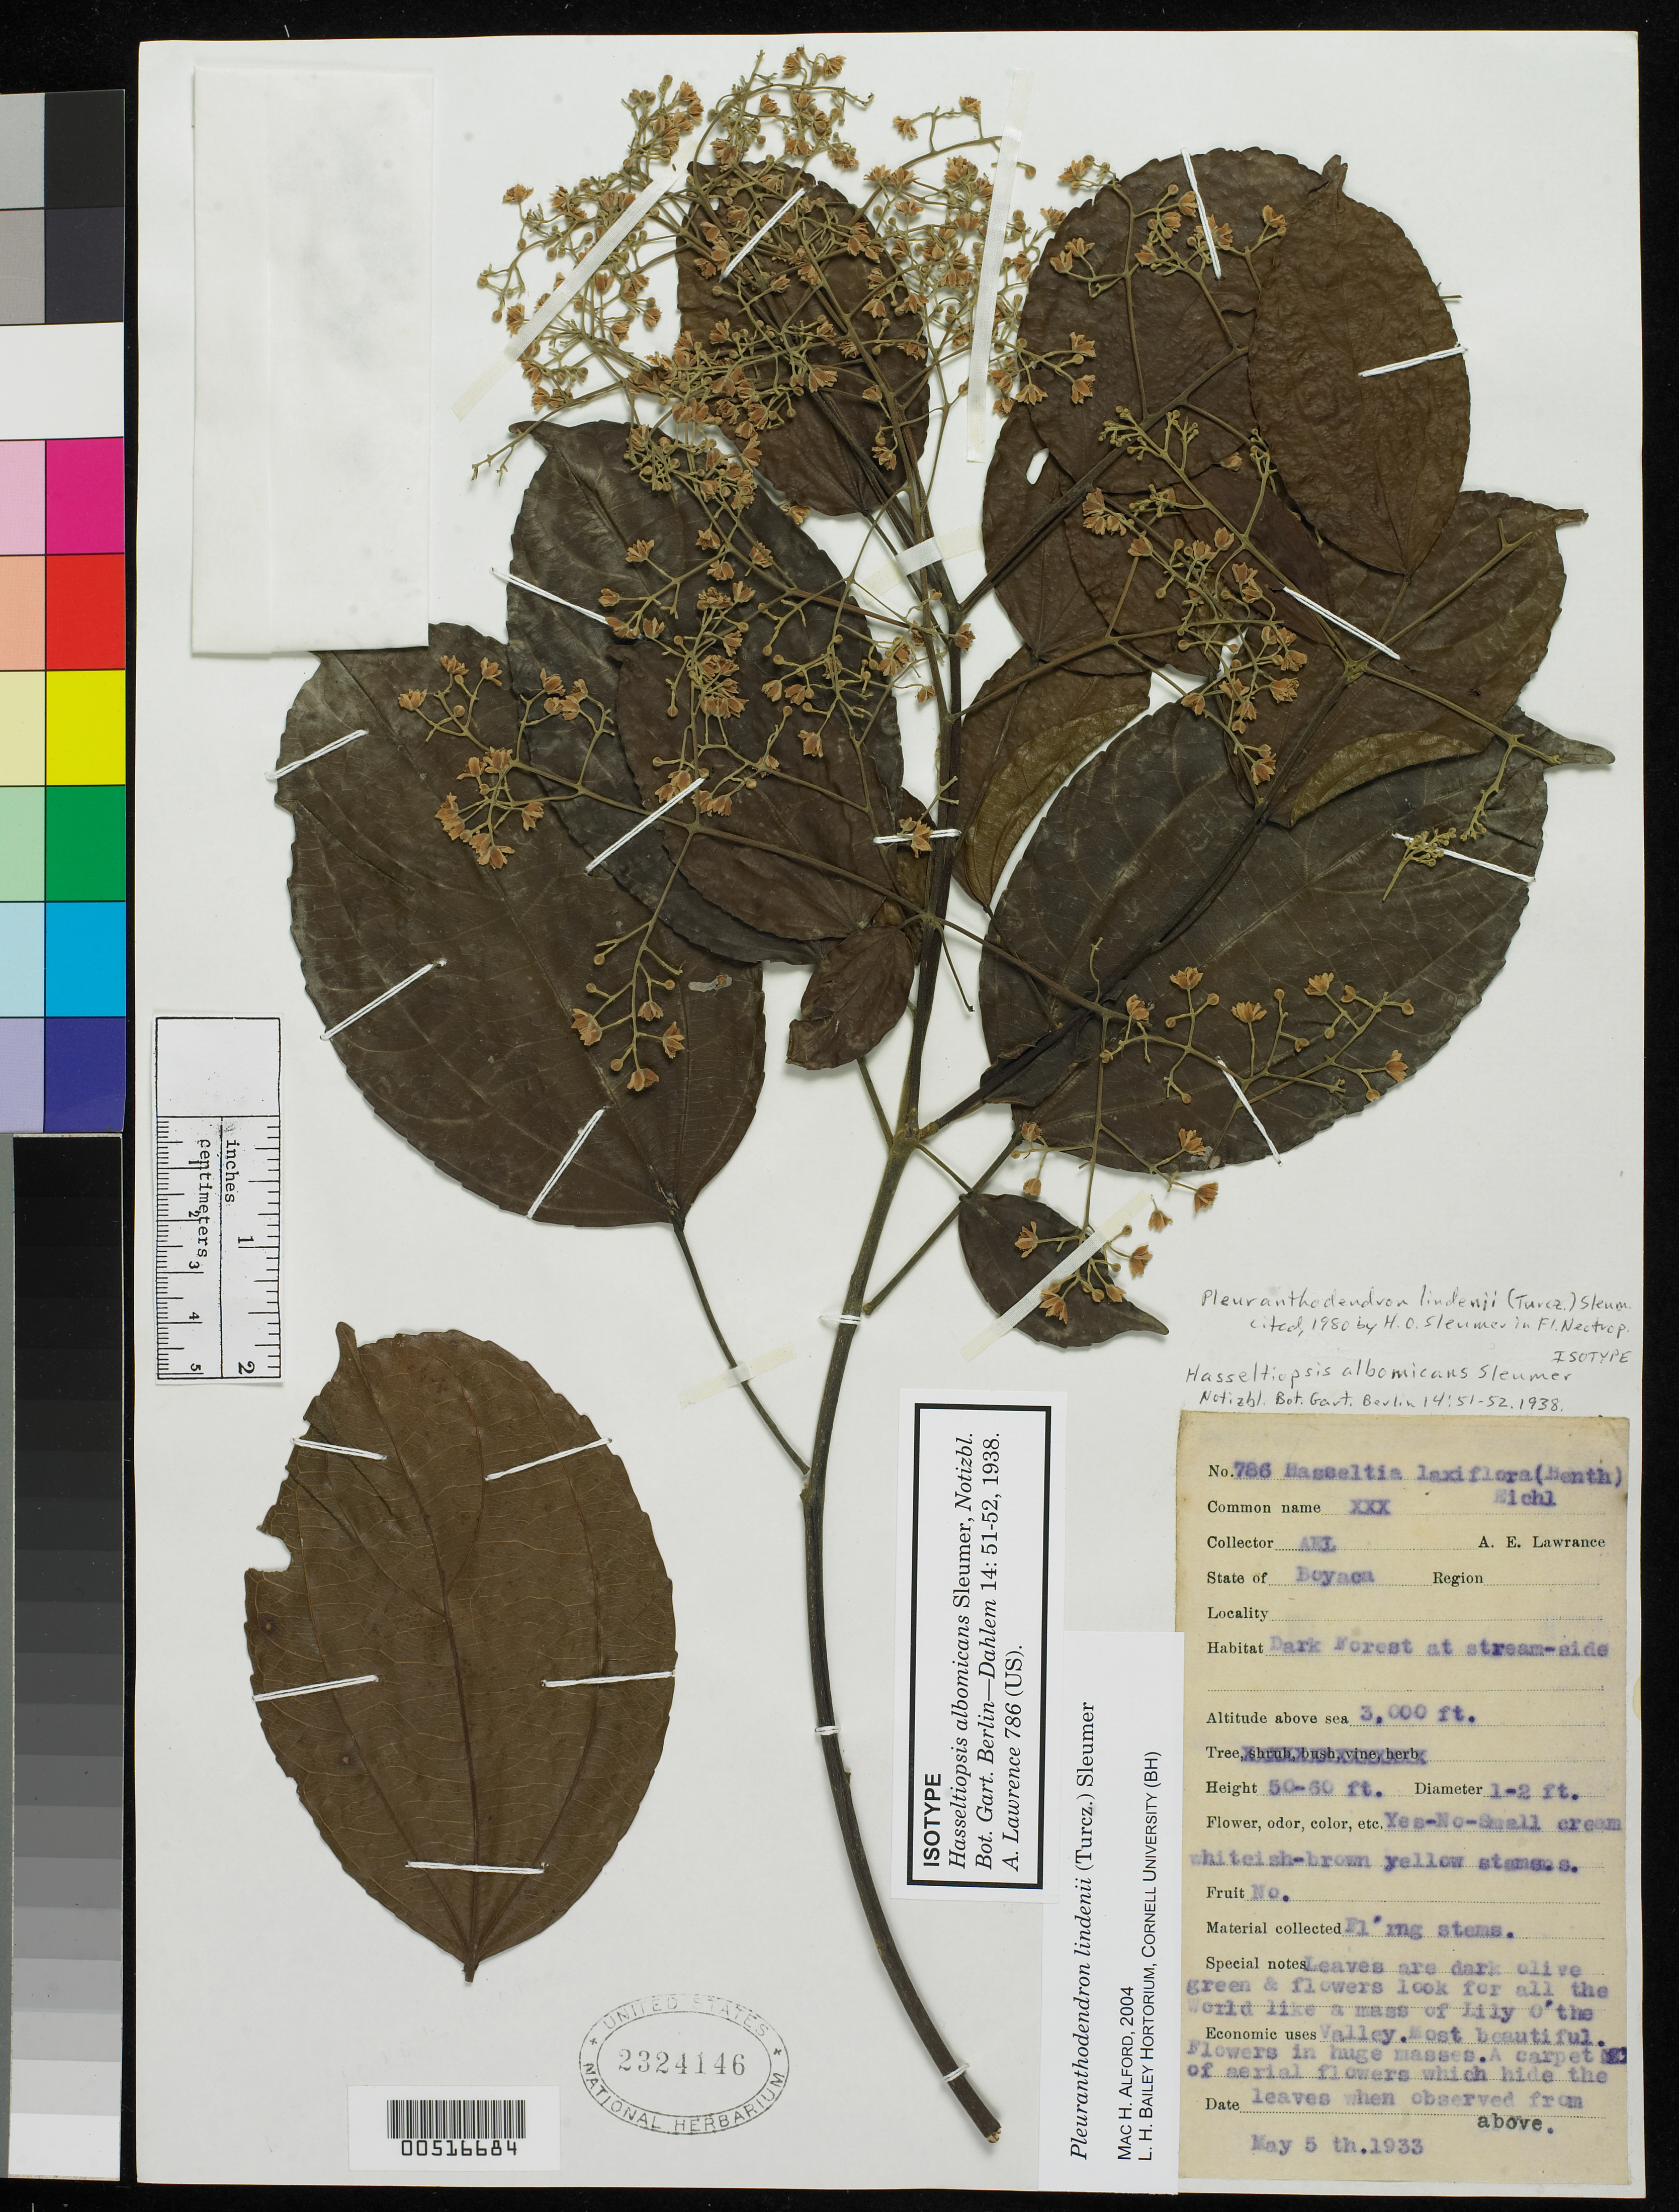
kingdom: Plantae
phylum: Tracheophyta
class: Magnoliopsida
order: Malpighiales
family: Salicaceae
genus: Hasseltiopsis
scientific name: Hasseltiopsis albomicans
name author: Sleumer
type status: Isotype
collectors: A. Lawrance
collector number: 786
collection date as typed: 05 May 1933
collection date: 1933-05-05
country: Colombia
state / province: Boyacá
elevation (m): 914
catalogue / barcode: US 2324146